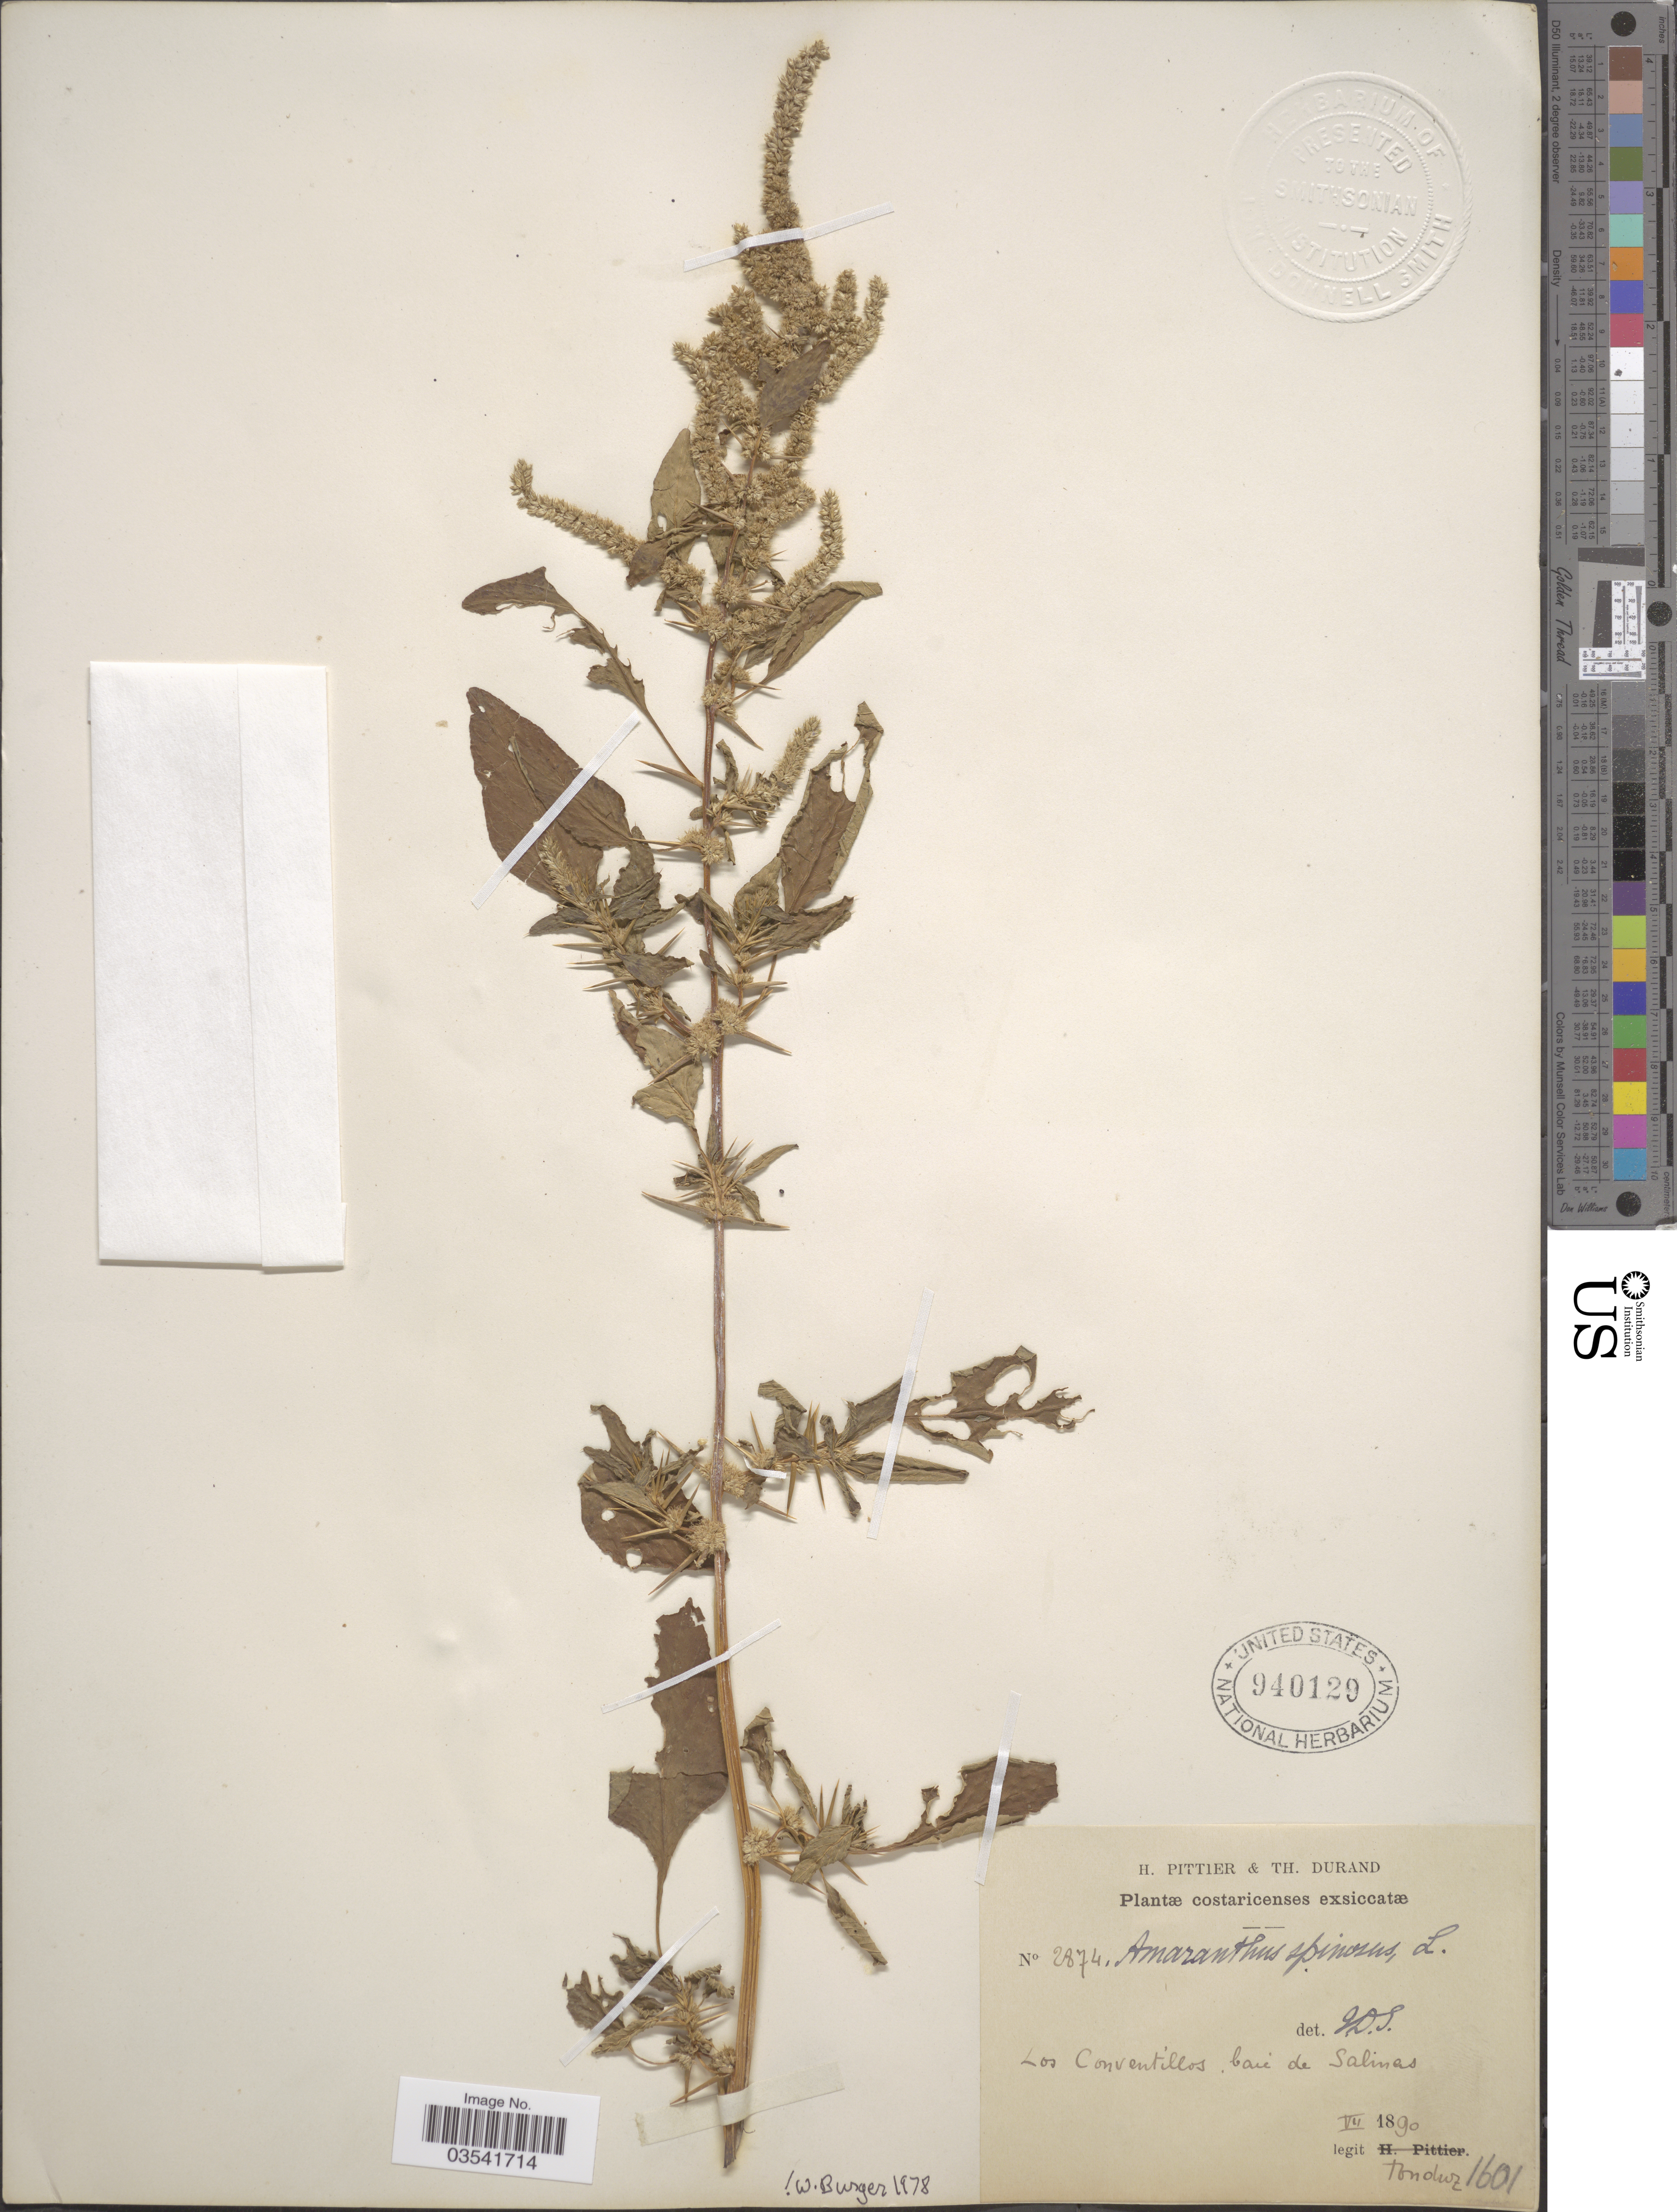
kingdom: Plantae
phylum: Tracheophyta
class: Magnoliopsida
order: Caryophyllales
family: Amaranthaceae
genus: Amaranthus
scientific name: Amaranthus spinosus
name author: L.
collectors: Tonduz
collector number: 2874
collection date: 1890-07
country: Costa Rica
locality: Los Conventillos, baie de Salinas.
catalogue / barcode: US 940129